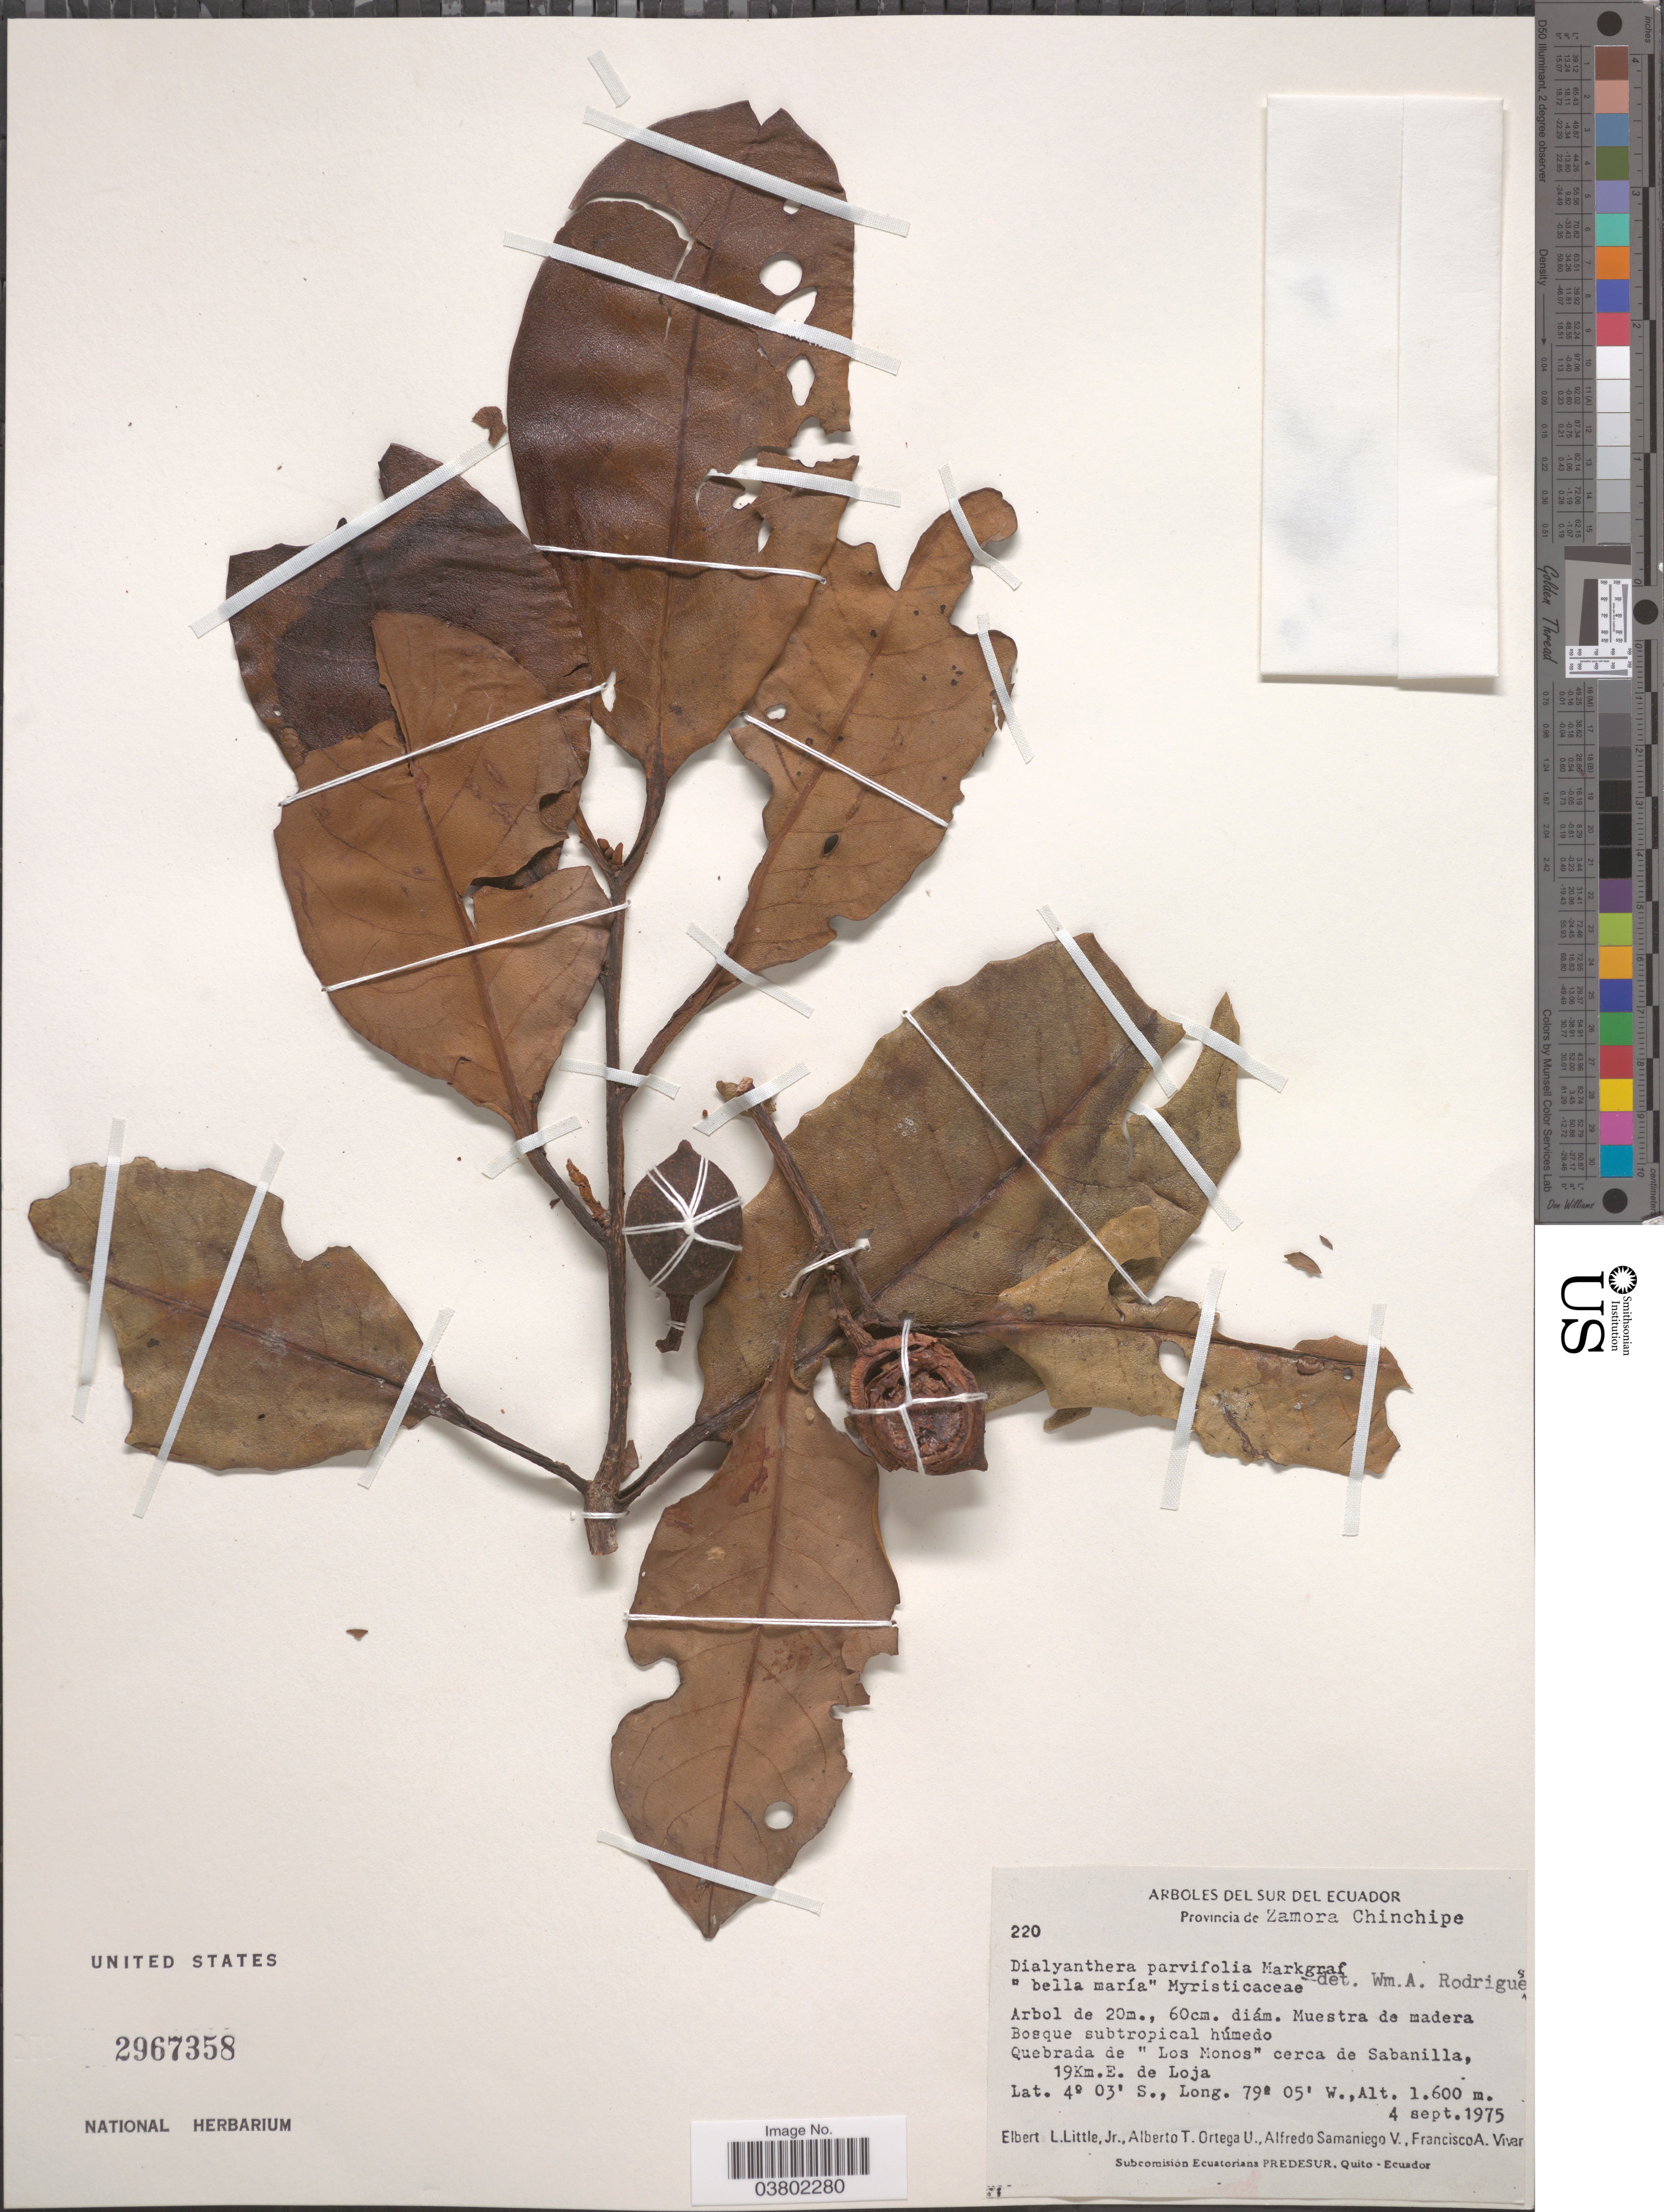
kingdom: Plantae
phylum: Tracheophyta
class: Magnoliopsida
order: Magnoliales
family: Myristicaceae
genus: Otoba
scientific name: Otoba parvifolia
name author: (Markgr.) A.H. Gentry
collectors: E. L. Little, A. T. Ortega U., A. V. Samaniego & F. A. Vivar C.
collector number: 220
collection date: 1975-09-04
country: Ecuador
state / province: Zamora-Chinchipe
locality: Quebrada de "Los Monos" cerca de Sabanilla, 19Km. E. de Loja.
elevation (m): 1600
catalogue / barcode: US 2967358